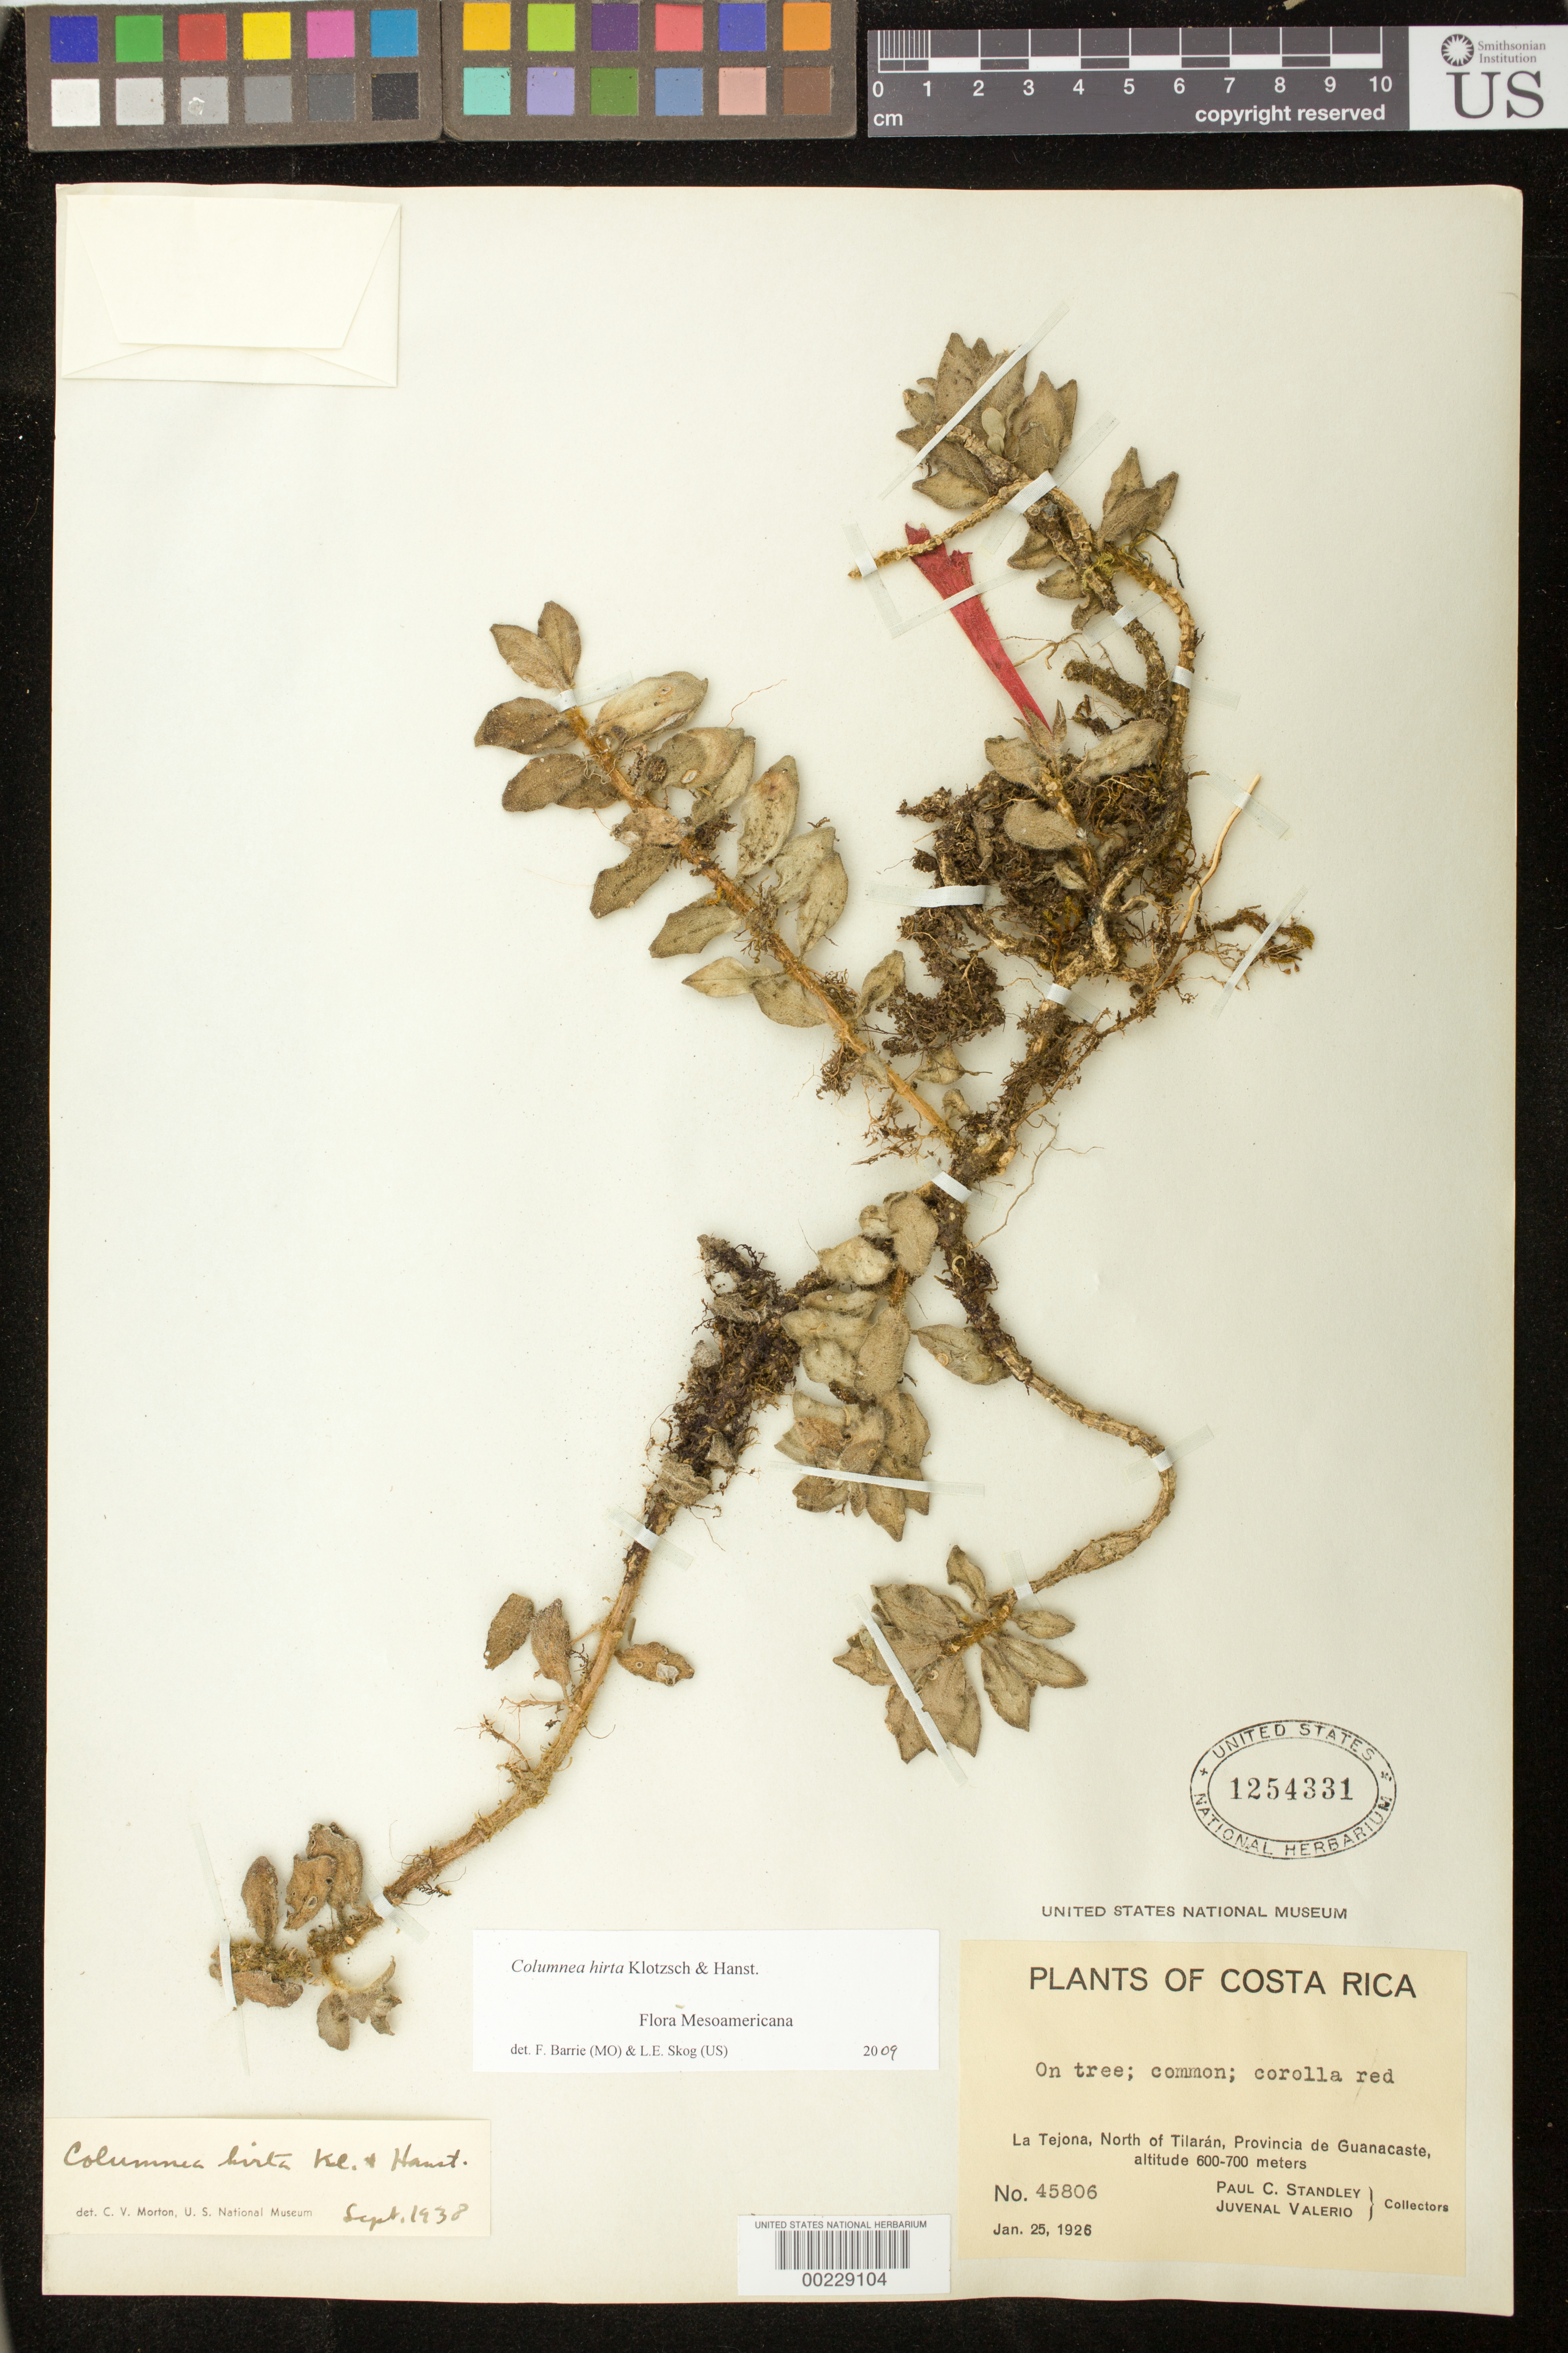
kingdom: Plantae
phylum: Tracheophyta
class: Magnoliopsida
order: Lamiales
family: Gesneriaceae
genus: Columnea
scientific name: Columnea hirta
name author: Klotzsch & Hanst.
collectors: P. C. Standley & J. Valerio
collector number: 45806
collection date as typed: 25 Jan 1926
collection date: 1926-01-25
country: Costa Rica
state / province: Guanacaste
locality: La Tejona, N of Tilaran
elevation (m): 600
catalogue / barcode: US 1254331